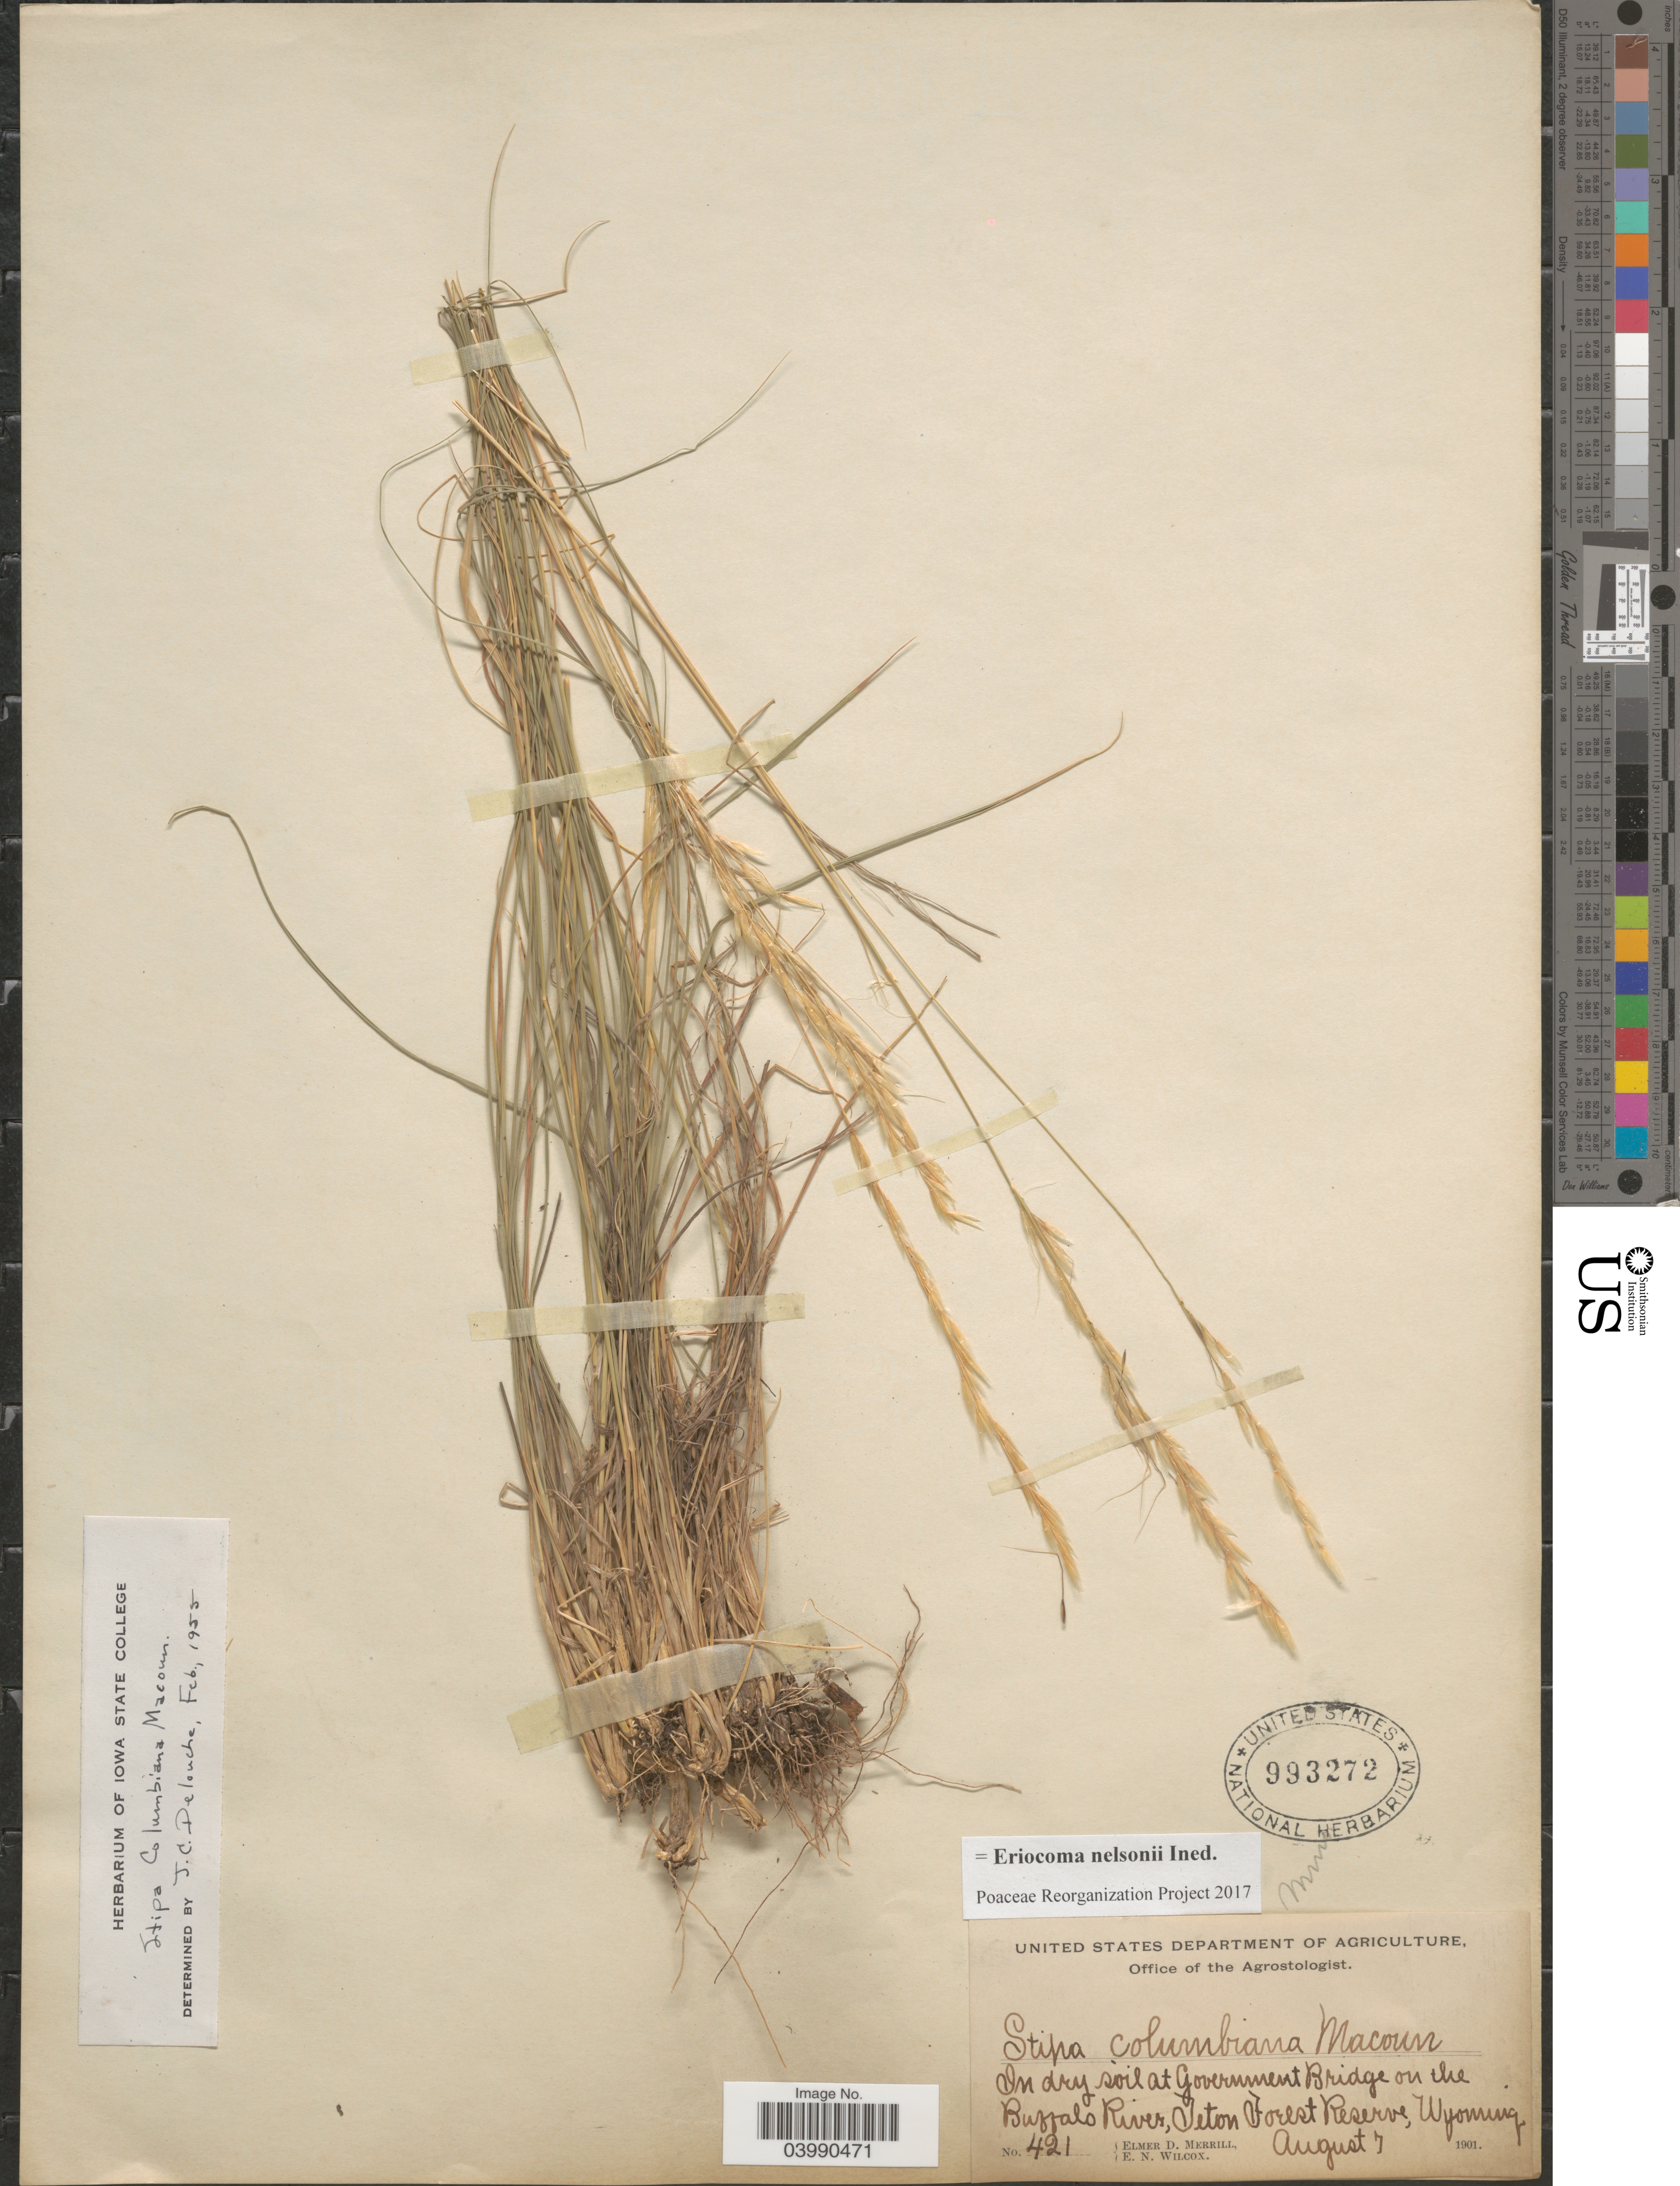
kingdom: Plantae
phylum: Tracheophyta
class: Liliopsida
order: Poales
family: Poaceae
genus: Eriocoma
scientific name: Eriocoma nelsonii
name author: (Scribn.) Romasch.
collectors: E. D. Merrill & E. Wilcox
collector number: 421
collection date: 1901-08-07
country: United States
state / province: Wyoming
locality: In dry soil at Government Bridge on the Buffalo River, Teton Forest Reserve.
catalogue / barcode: US 993272